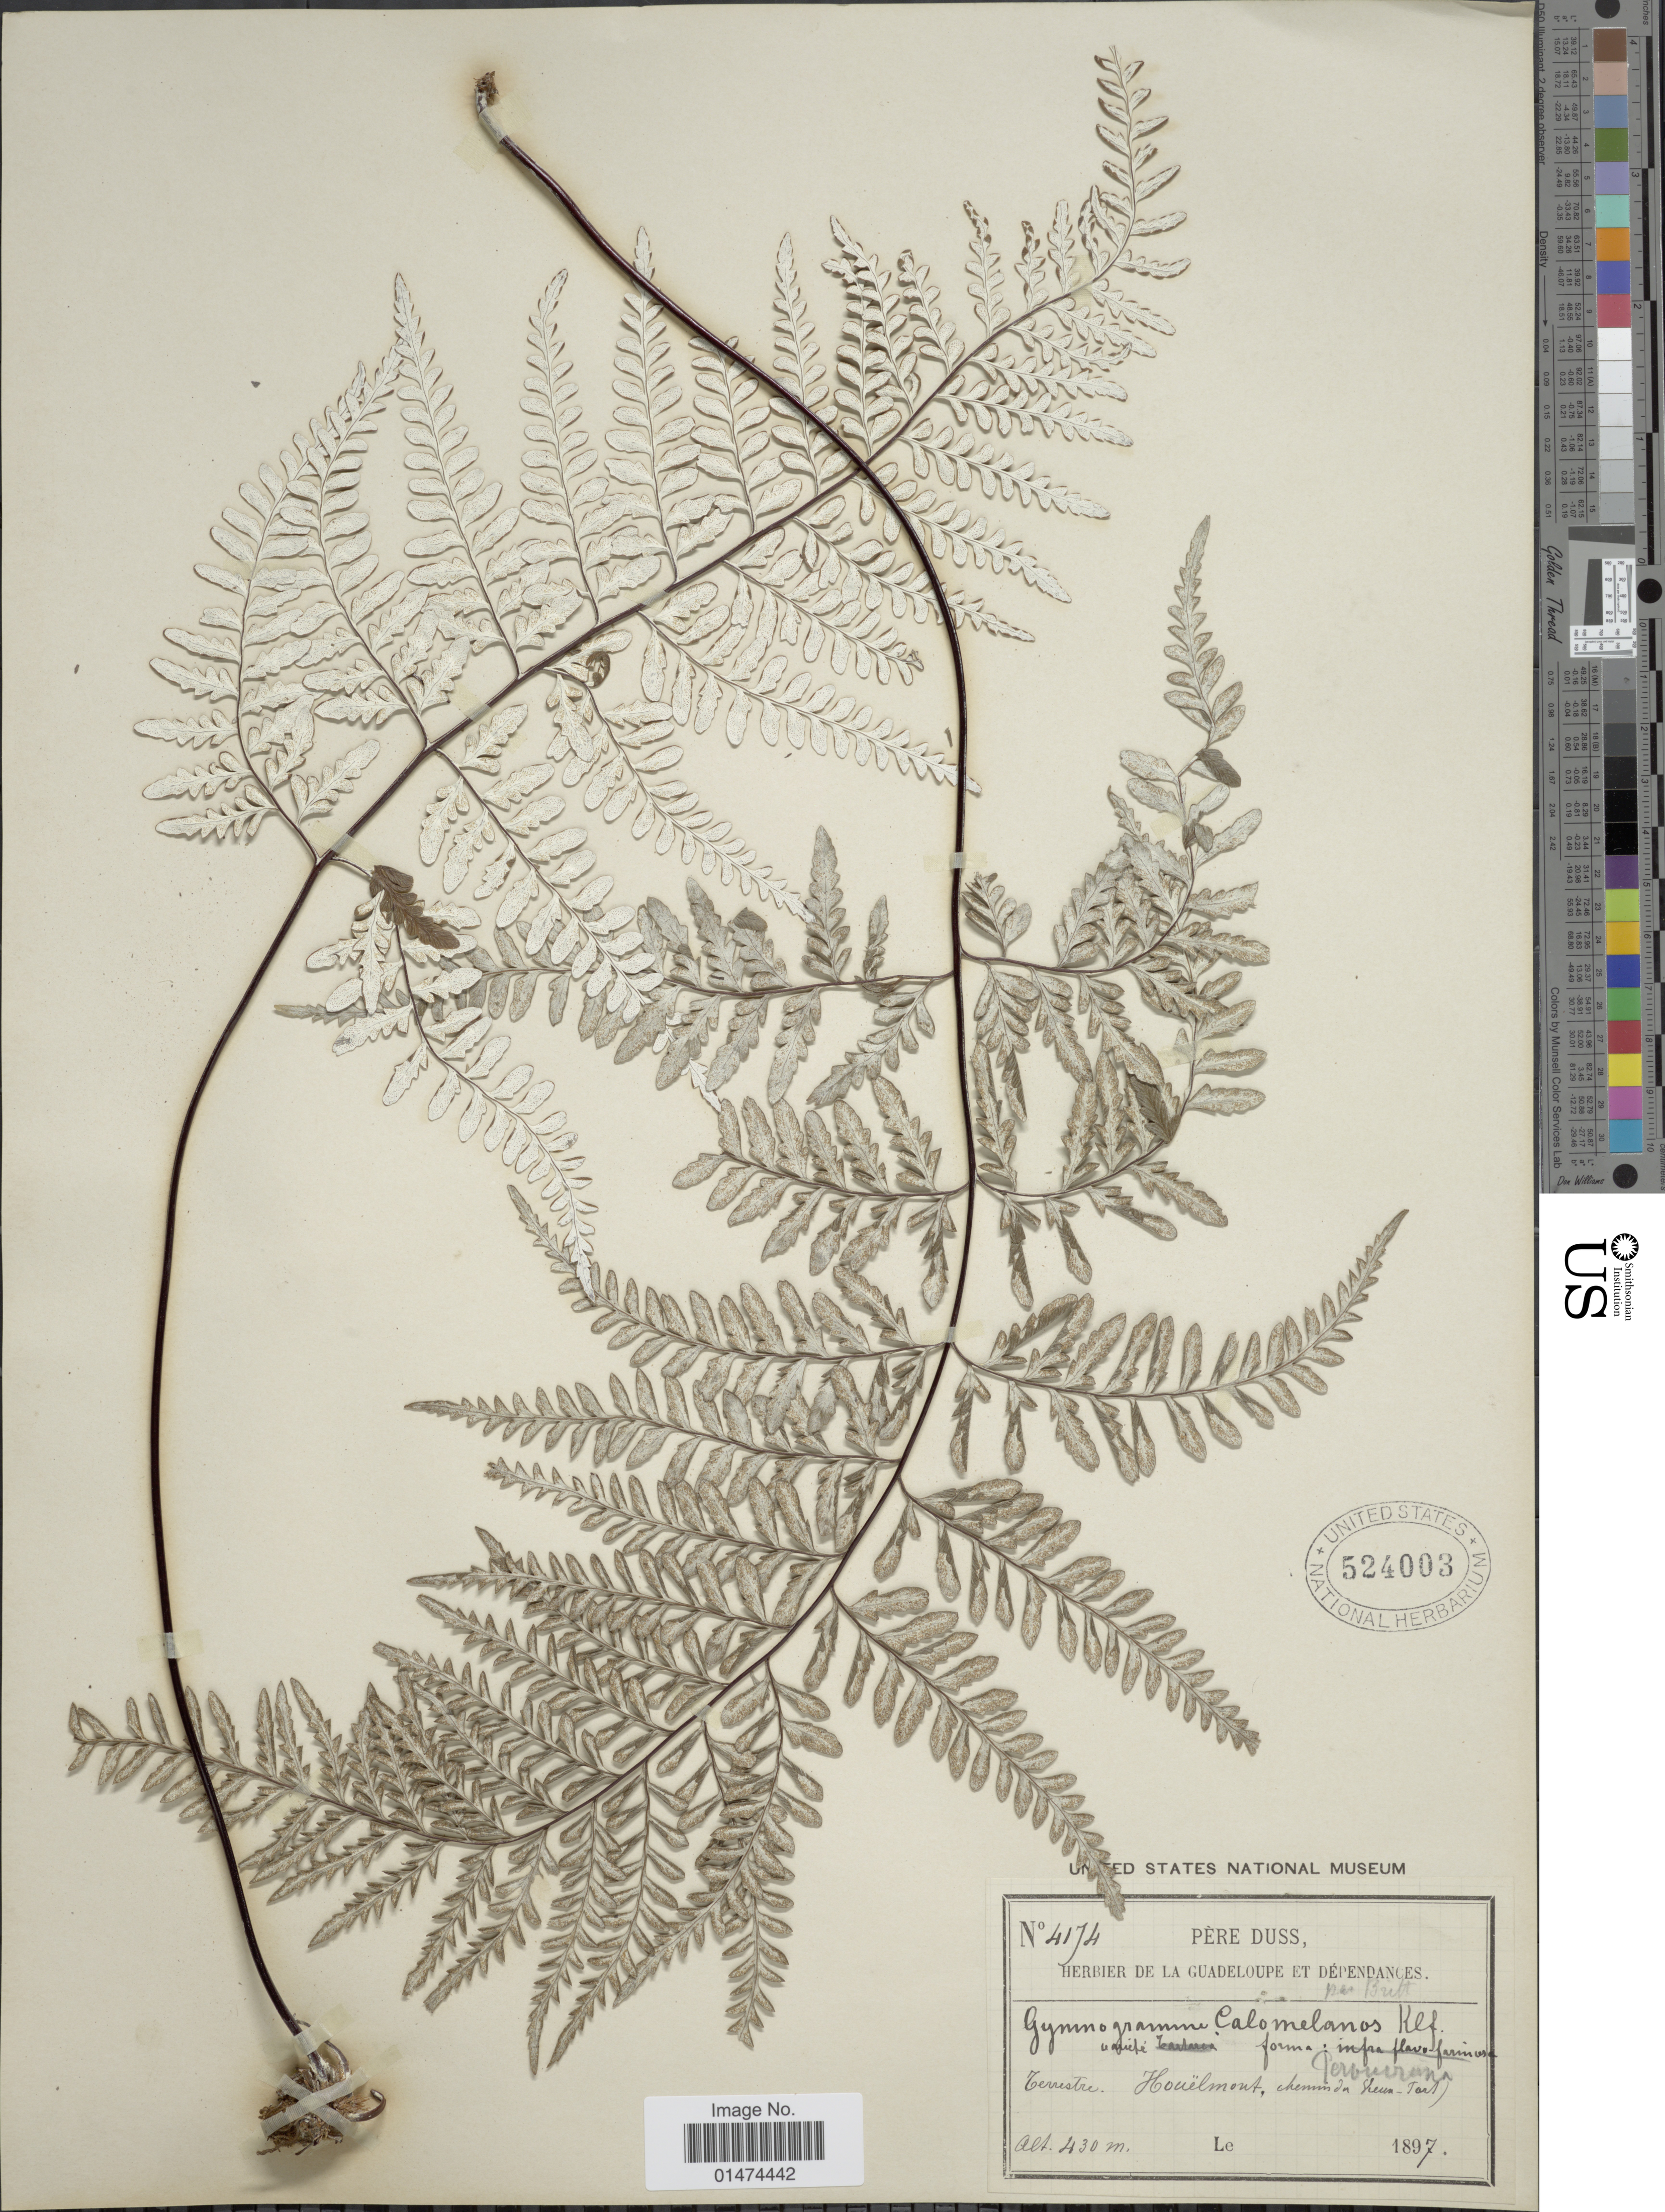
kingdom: Plantae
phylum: Tracheophyta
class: Polypodiopsida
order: Polypodiales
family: Pteridaceae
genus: Pityrogramma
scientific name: Pityrogramma chrysophylla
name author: (Sw.) Link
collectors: Père Duss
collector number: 4174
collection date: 1897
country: Guadeloupe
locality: Houelmout.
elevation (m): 430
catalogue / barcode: US 524003